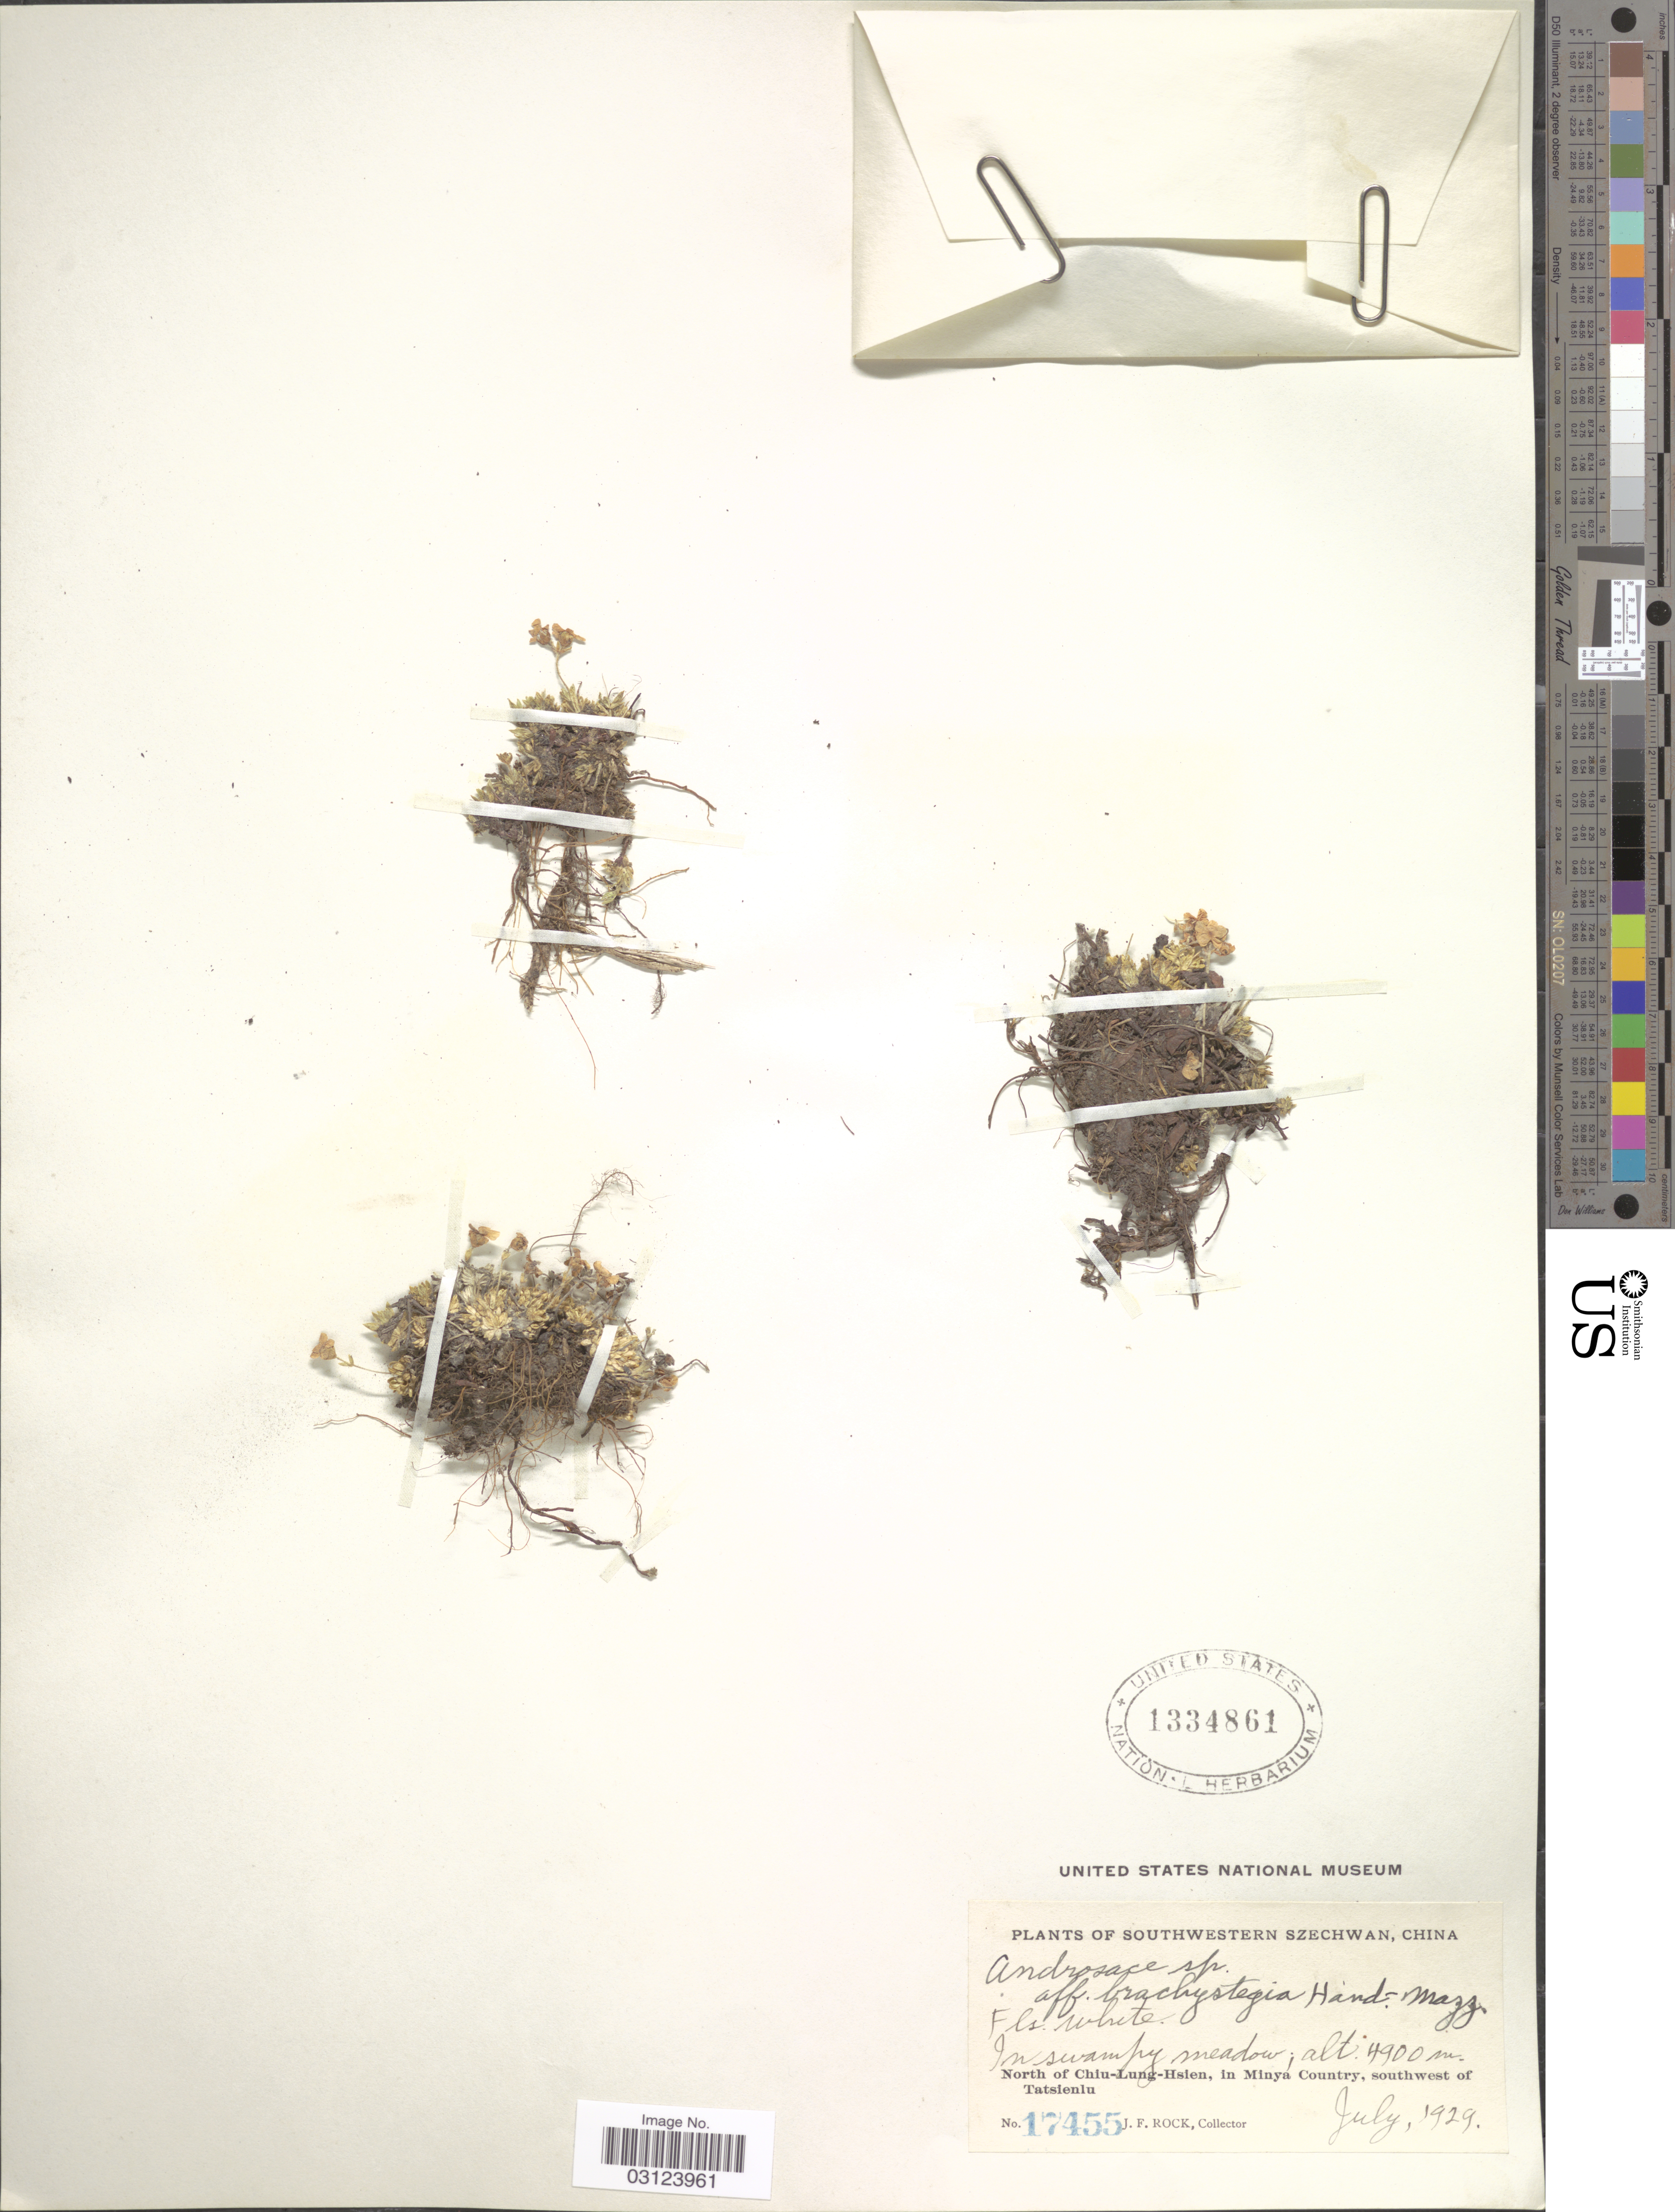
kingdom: Plantae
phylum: Tracheophyta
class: Magnoliopsida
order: Ericales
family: Primulaceae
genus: Androsace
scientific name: Androsace brachystegia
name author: Hand.-Mazz.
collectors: J. Rock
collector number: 17455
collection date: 1929-07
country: China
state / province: Sichuan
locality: Southwestern Szechwan, North of Chiu-Lung-Hsien, in Minya Country, southwest of Tatsieniu.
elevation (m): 4900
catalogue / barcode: US 1334861